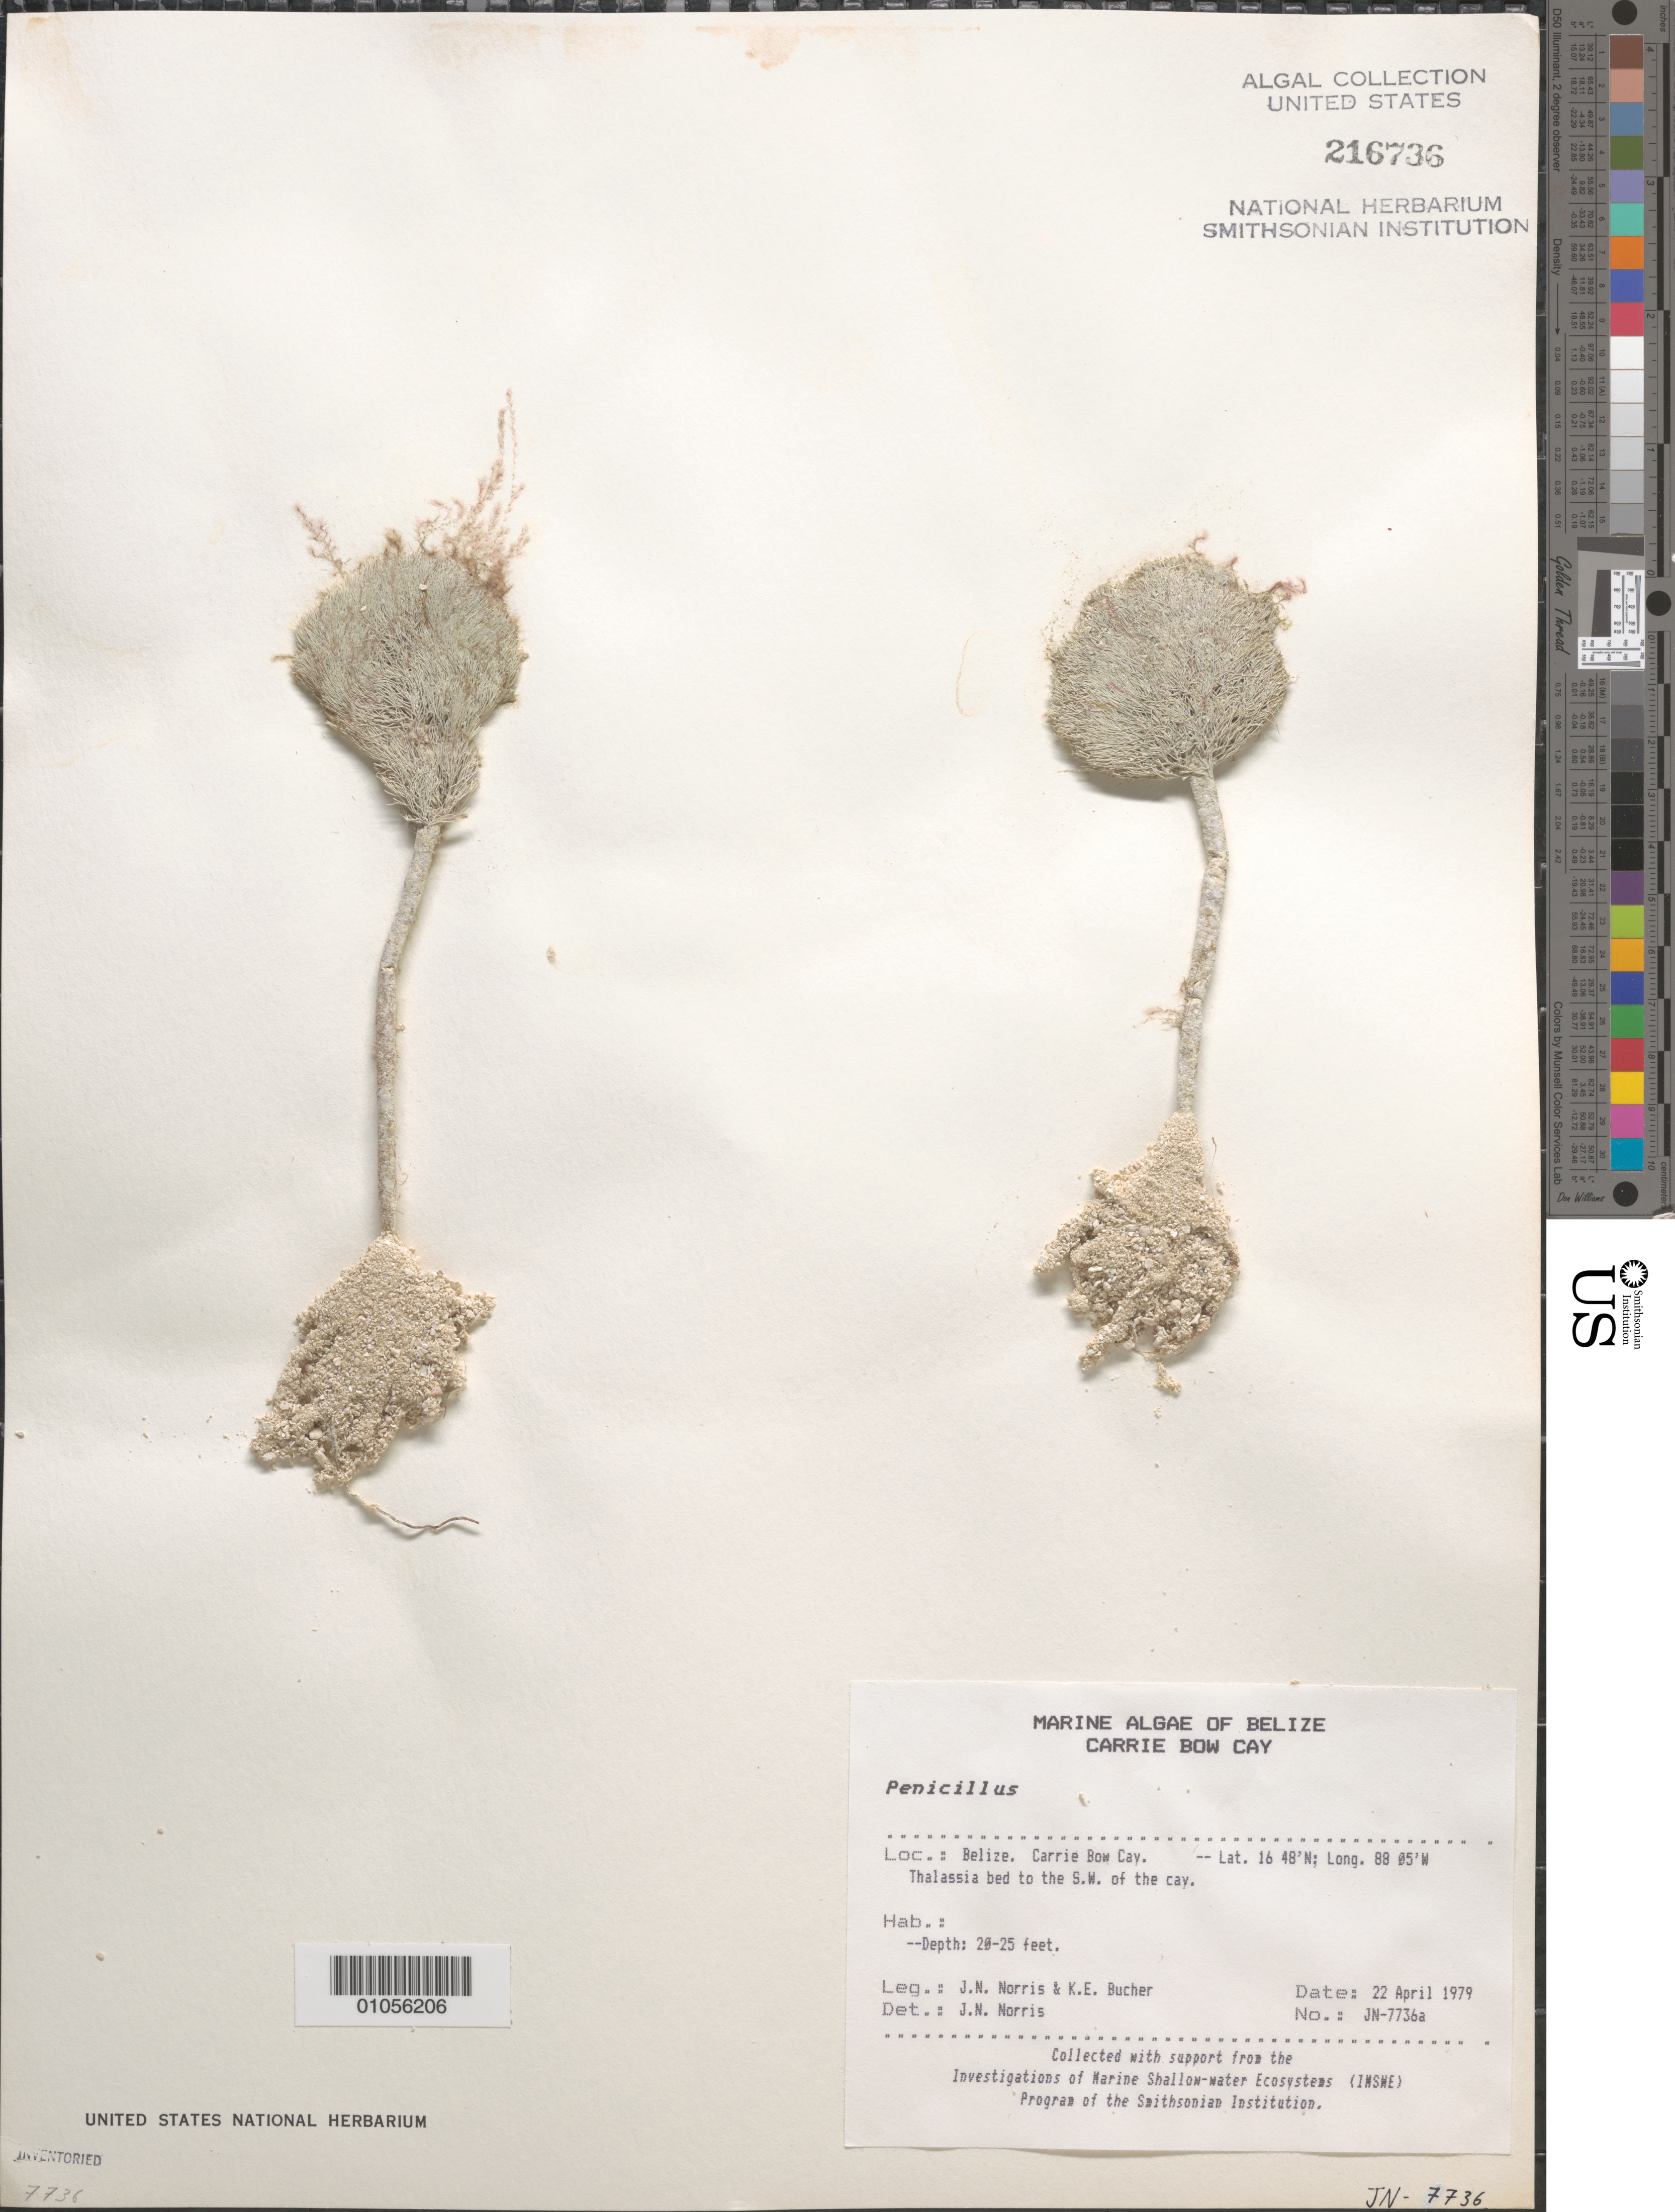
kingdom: Plantae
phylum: Chlorophyta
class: Ulvophyceae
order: Bryopsidales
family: Udoteaceae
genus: Penicillus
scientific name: Penicillus sp.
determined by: Norris, James N.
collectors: J. N. Norris & K. E. Bucher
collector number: JN-7736A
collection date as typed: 22 Apr 1979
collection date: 1979-04-22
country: Belize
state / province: Stann Creek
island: Carrie Bow Cay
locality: Thalassia bed southwest of the cay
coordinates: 16 48'N, 88 05'W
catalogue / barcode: US 216736